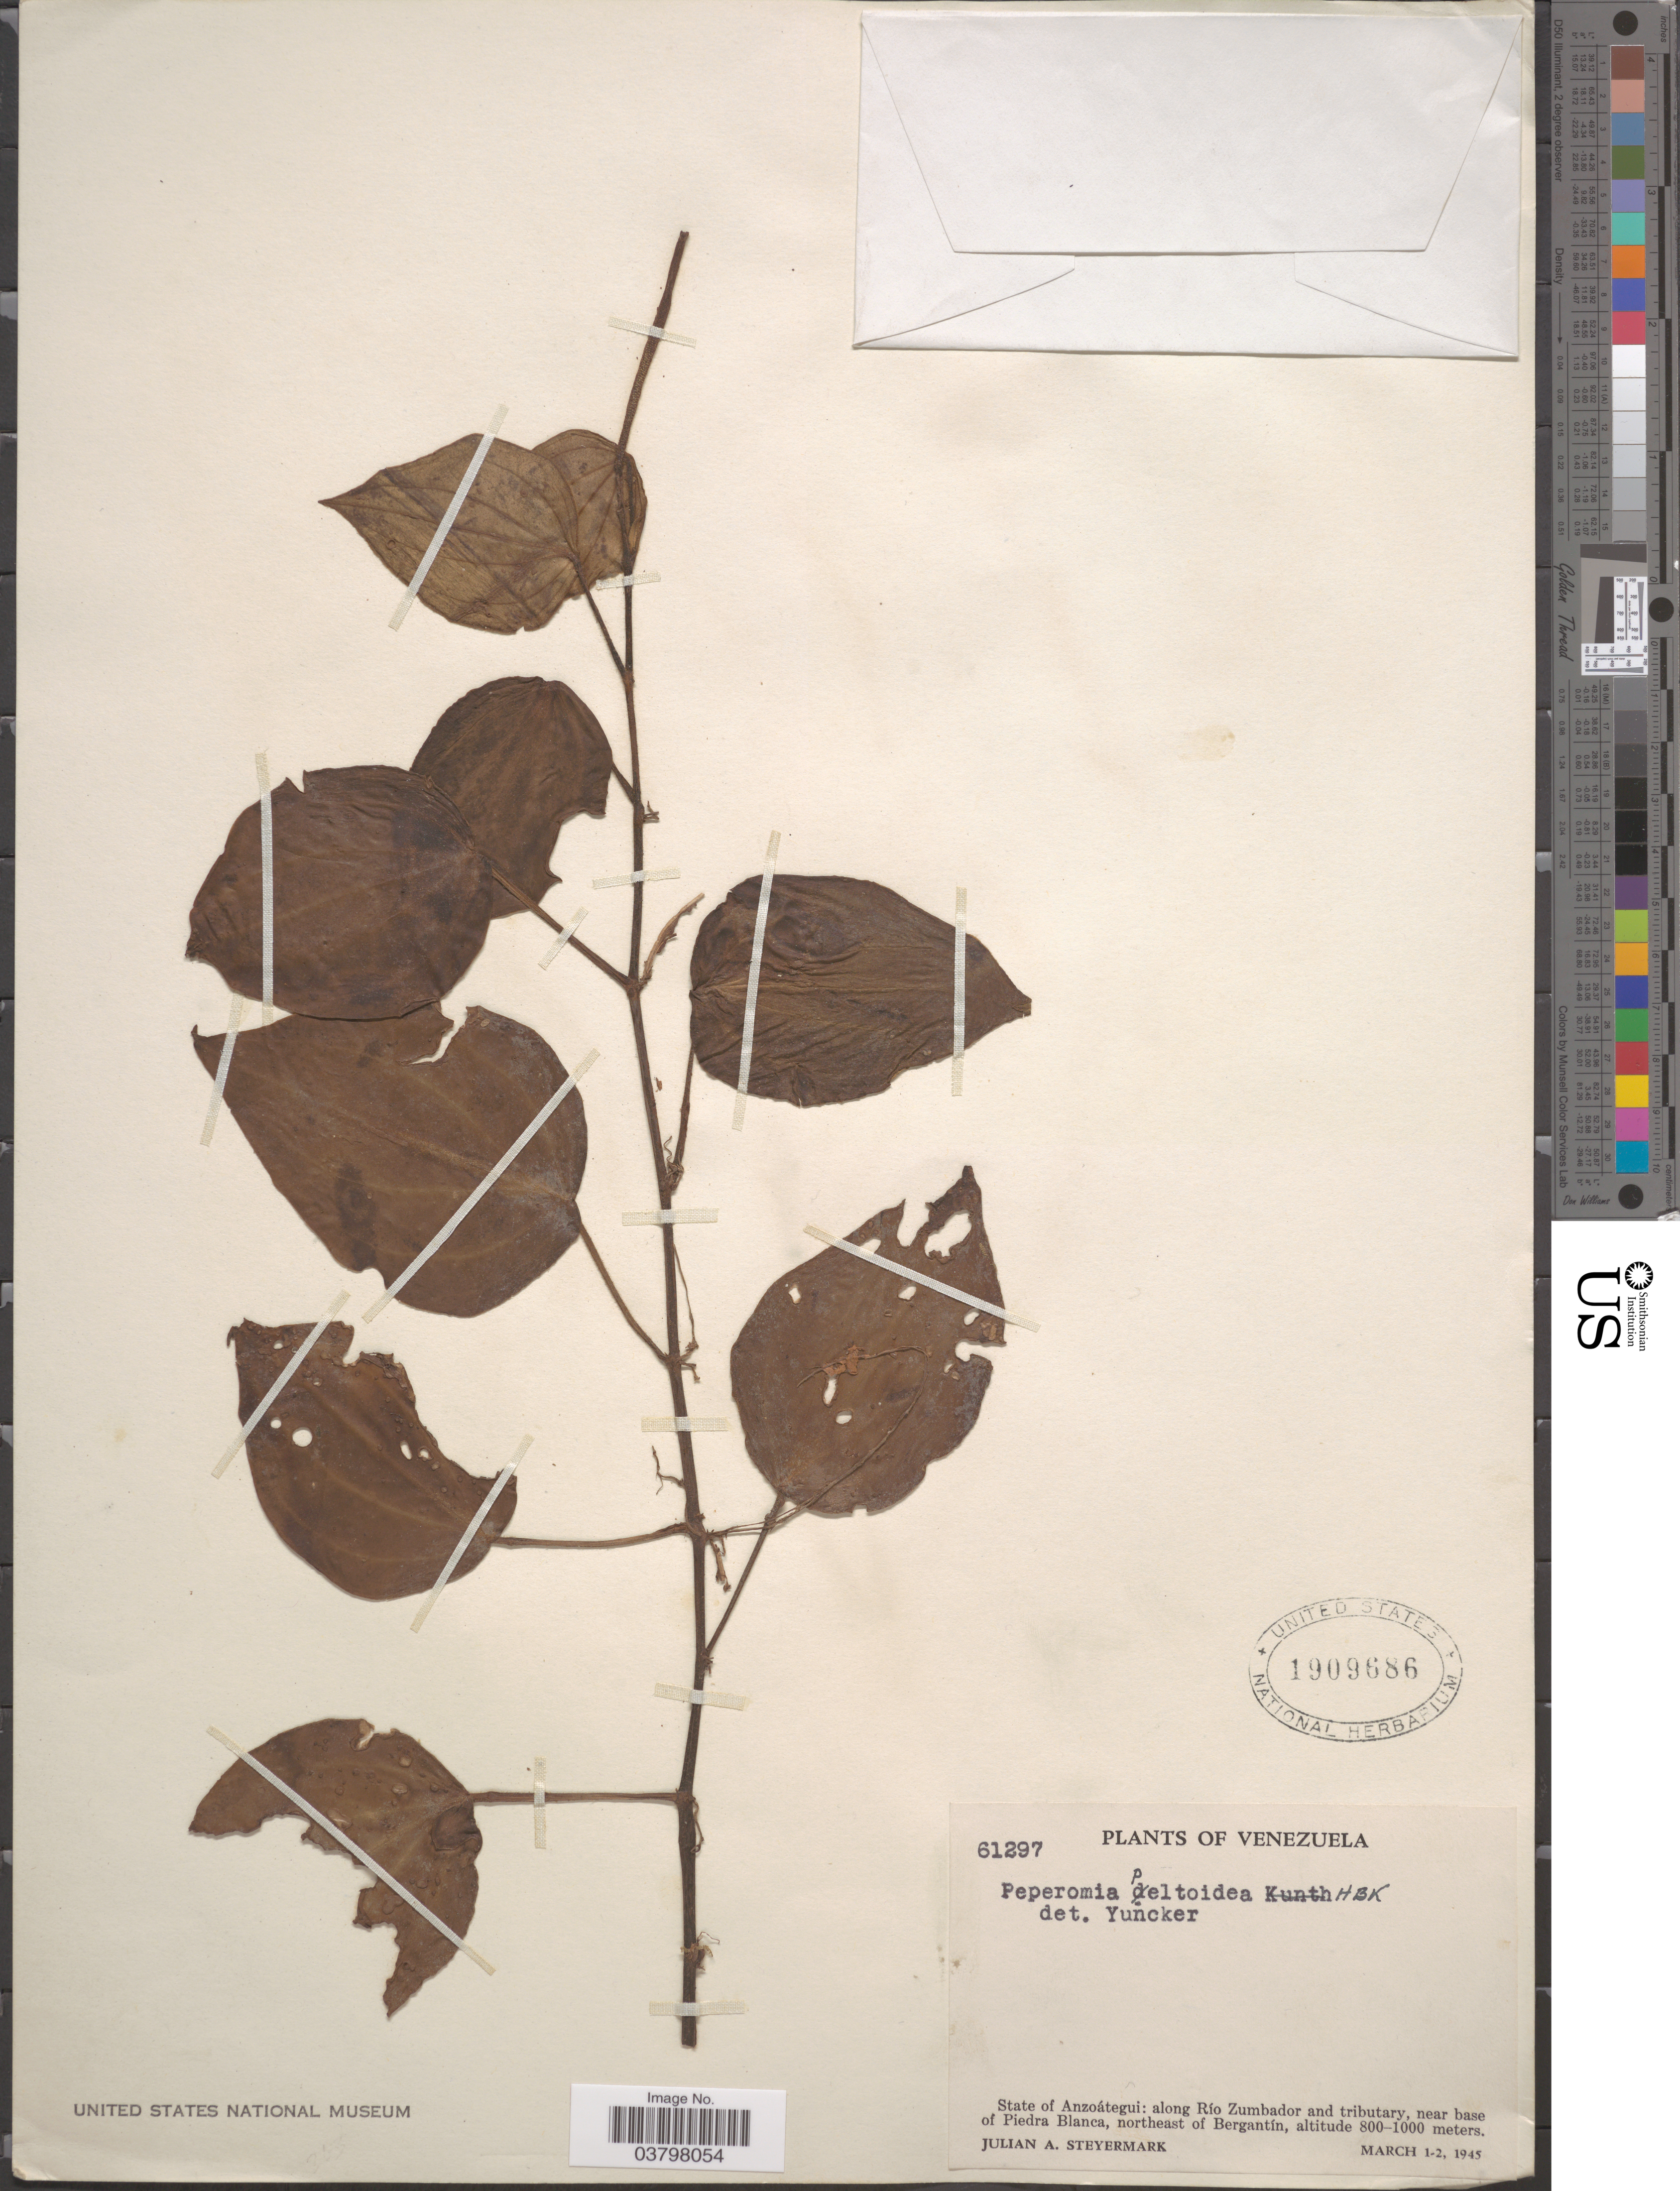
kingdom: Plantae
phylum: Tracheophyta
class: Magnoliopsida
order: Piperales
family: Piperaceae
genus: Peperomia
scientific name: Peperomia peltoidea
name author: Kunth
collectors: J. Steyermark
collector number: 61297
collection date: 1945-03-01/1945-03-02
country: Venezuela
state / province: Anzoategui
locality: Along Río Zumbador and tributary, near base of Piedra Blanca, northeast of Bergantín.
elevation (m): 800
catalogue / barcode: US 1909686